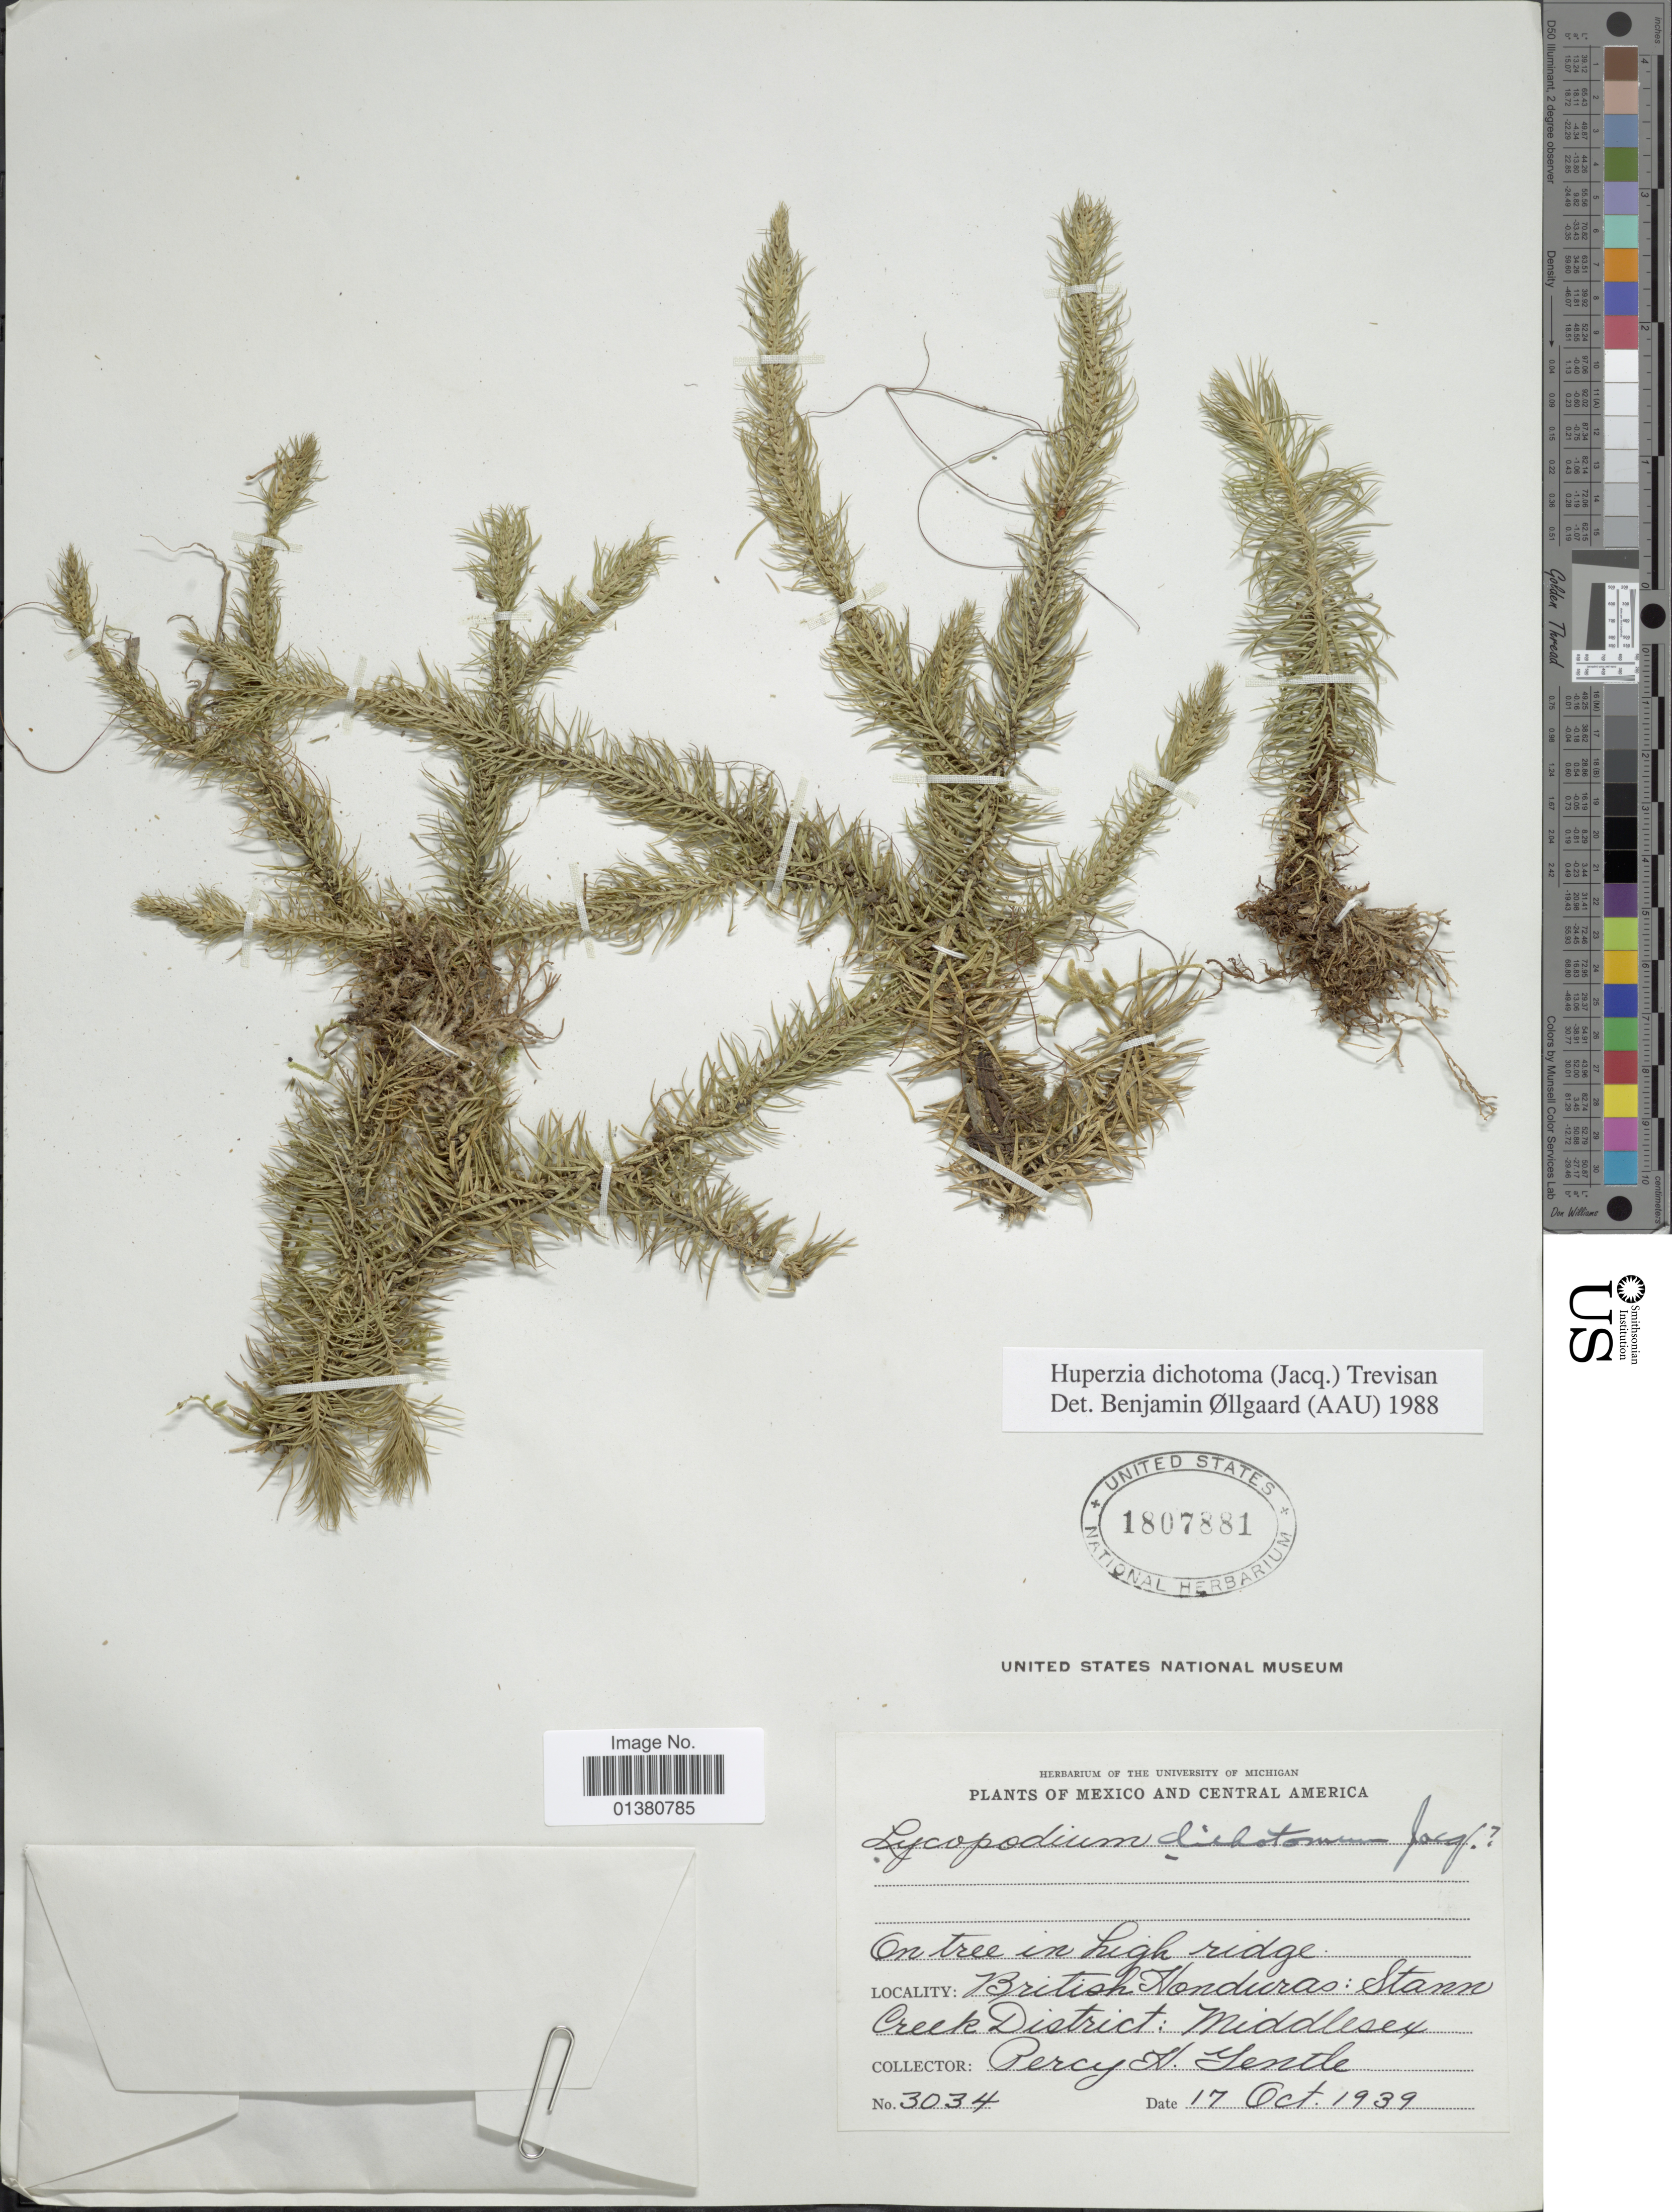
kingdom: Plantae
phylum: Tracheophyta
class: Lycopodiopsida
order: Lycopodiales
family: Lycopodiaceae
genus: Phlegmariurus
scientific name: Phlegmariurus dichotomus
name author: (Jacq.) W.H. Wagner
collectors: P. H. Gentle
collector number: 3034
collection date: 1939-10-17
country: Belize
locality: Central America, British Hinduras: Stann Creek District: Middlesex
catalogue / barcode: US 1807881